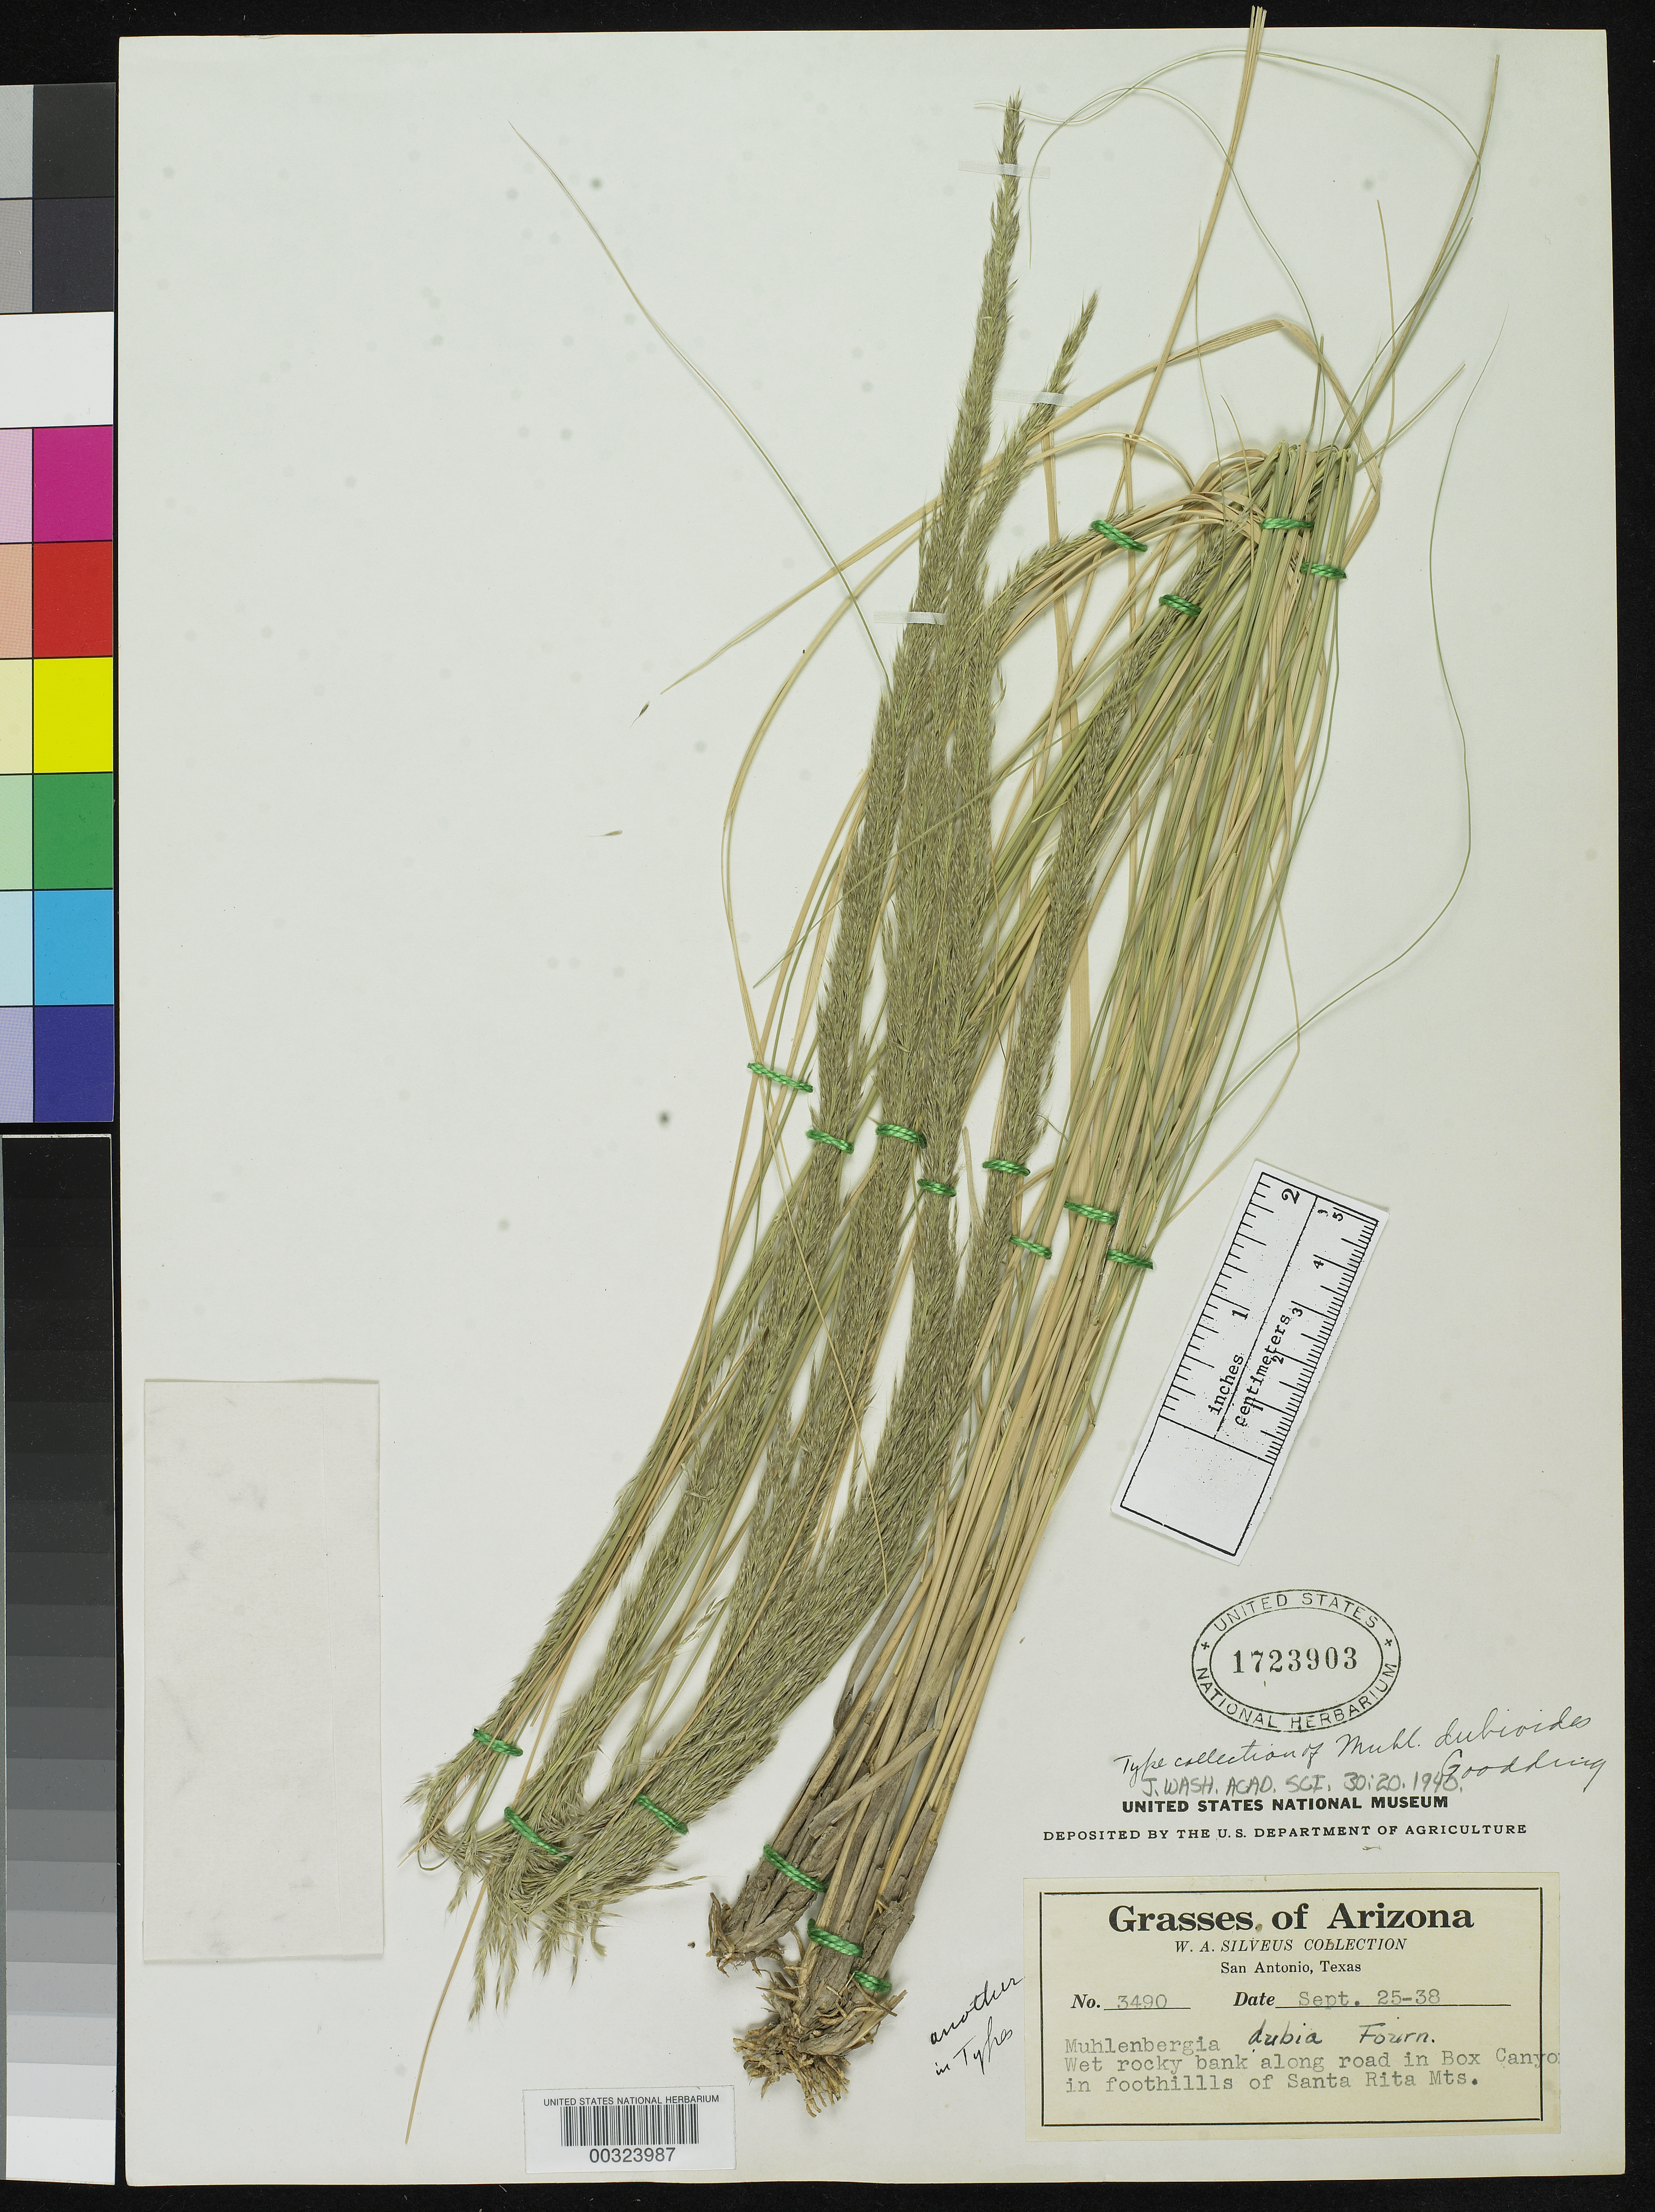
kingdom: Plantae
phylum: Tracheophyta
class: Liliopsida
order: Poales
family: Poaceae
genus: Muhlenbergia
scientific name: Muhlenbergia dubioides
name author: C.O. Goodd.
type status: Isotype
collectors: W. Silveus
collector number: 3490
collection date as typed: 25 Sep 1938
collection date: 1938-09-25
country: United States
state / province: Arizona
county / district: Pima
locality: Bank along road in Box Canyon in foothills of Santa Rita Mountains.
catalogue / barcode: US 1723903